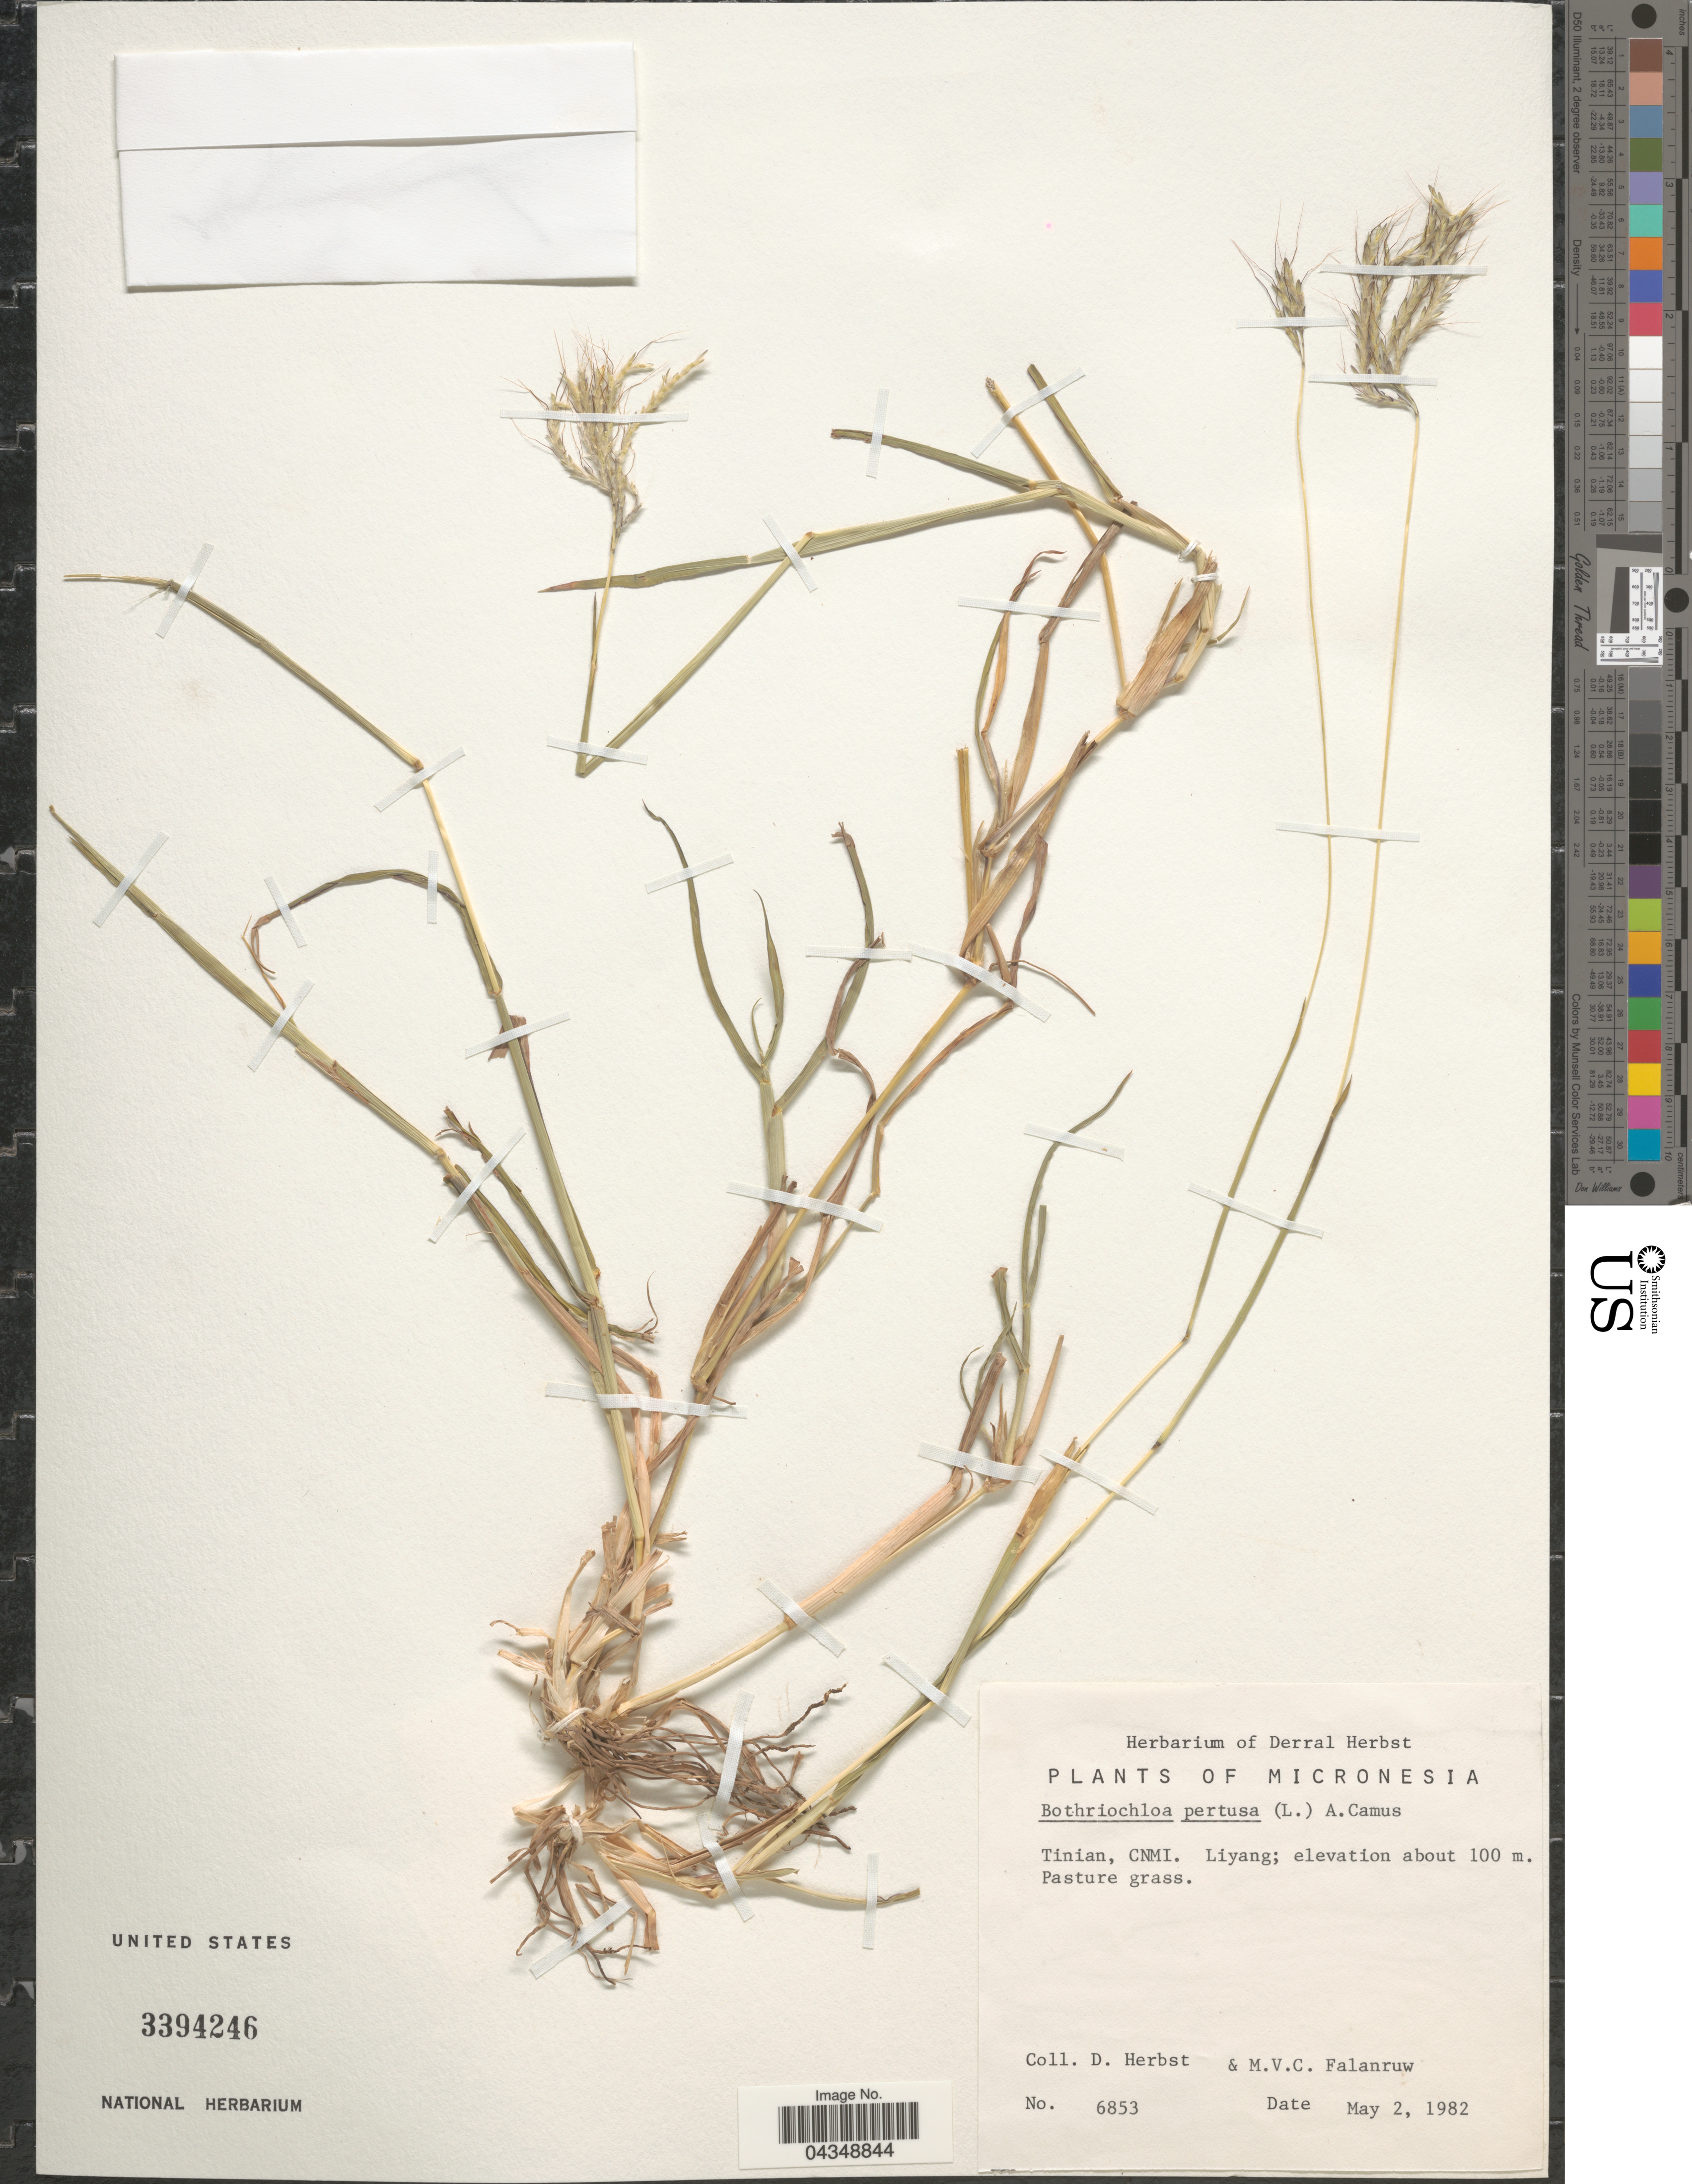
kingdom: Plantae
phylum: Tracheophyta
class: Liliopsida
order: Poales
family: Poaceae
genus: Bothriochloa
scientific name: Bothriochloa pertusa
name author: (L.) A. Camus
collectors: D. Herbst & M. V. Falanruw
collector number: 6853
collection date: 1982-05-02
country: Northern Mariana Islands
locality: Micronesia. Tinian, CNMI. Liyang.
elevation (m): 100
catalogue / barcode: US 3394246